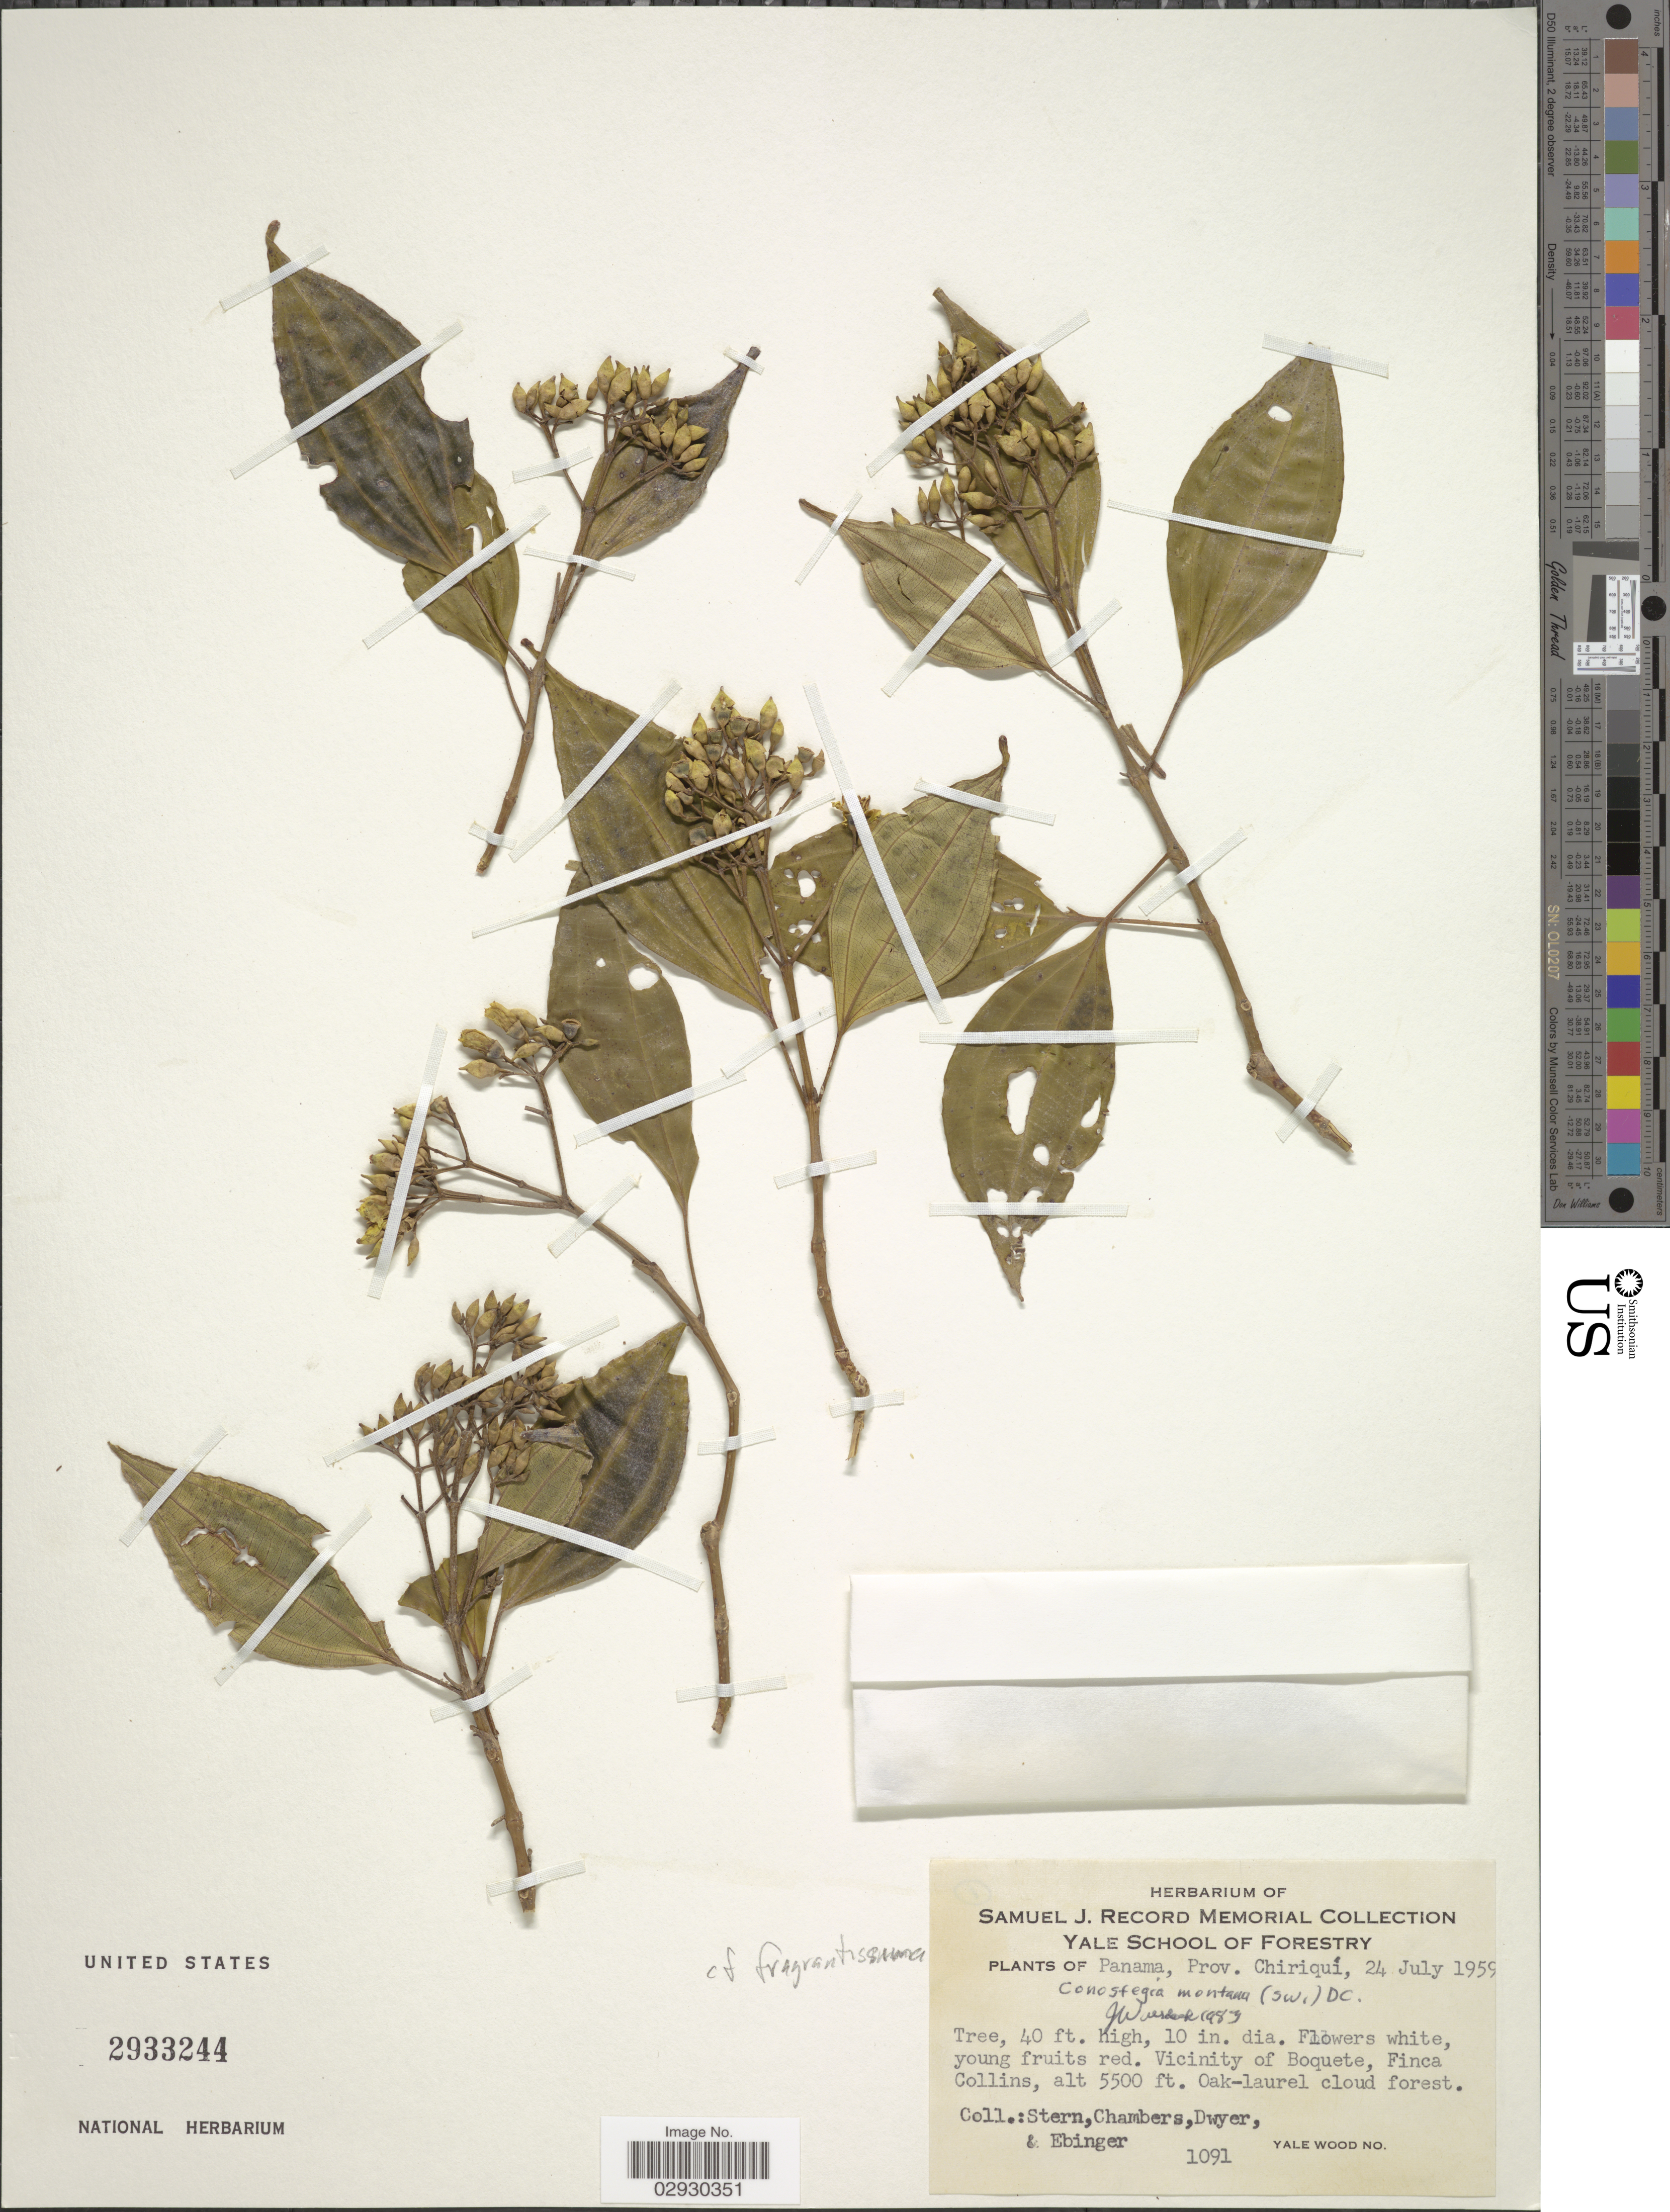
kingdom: Plantae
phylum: Tracheophyta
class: Magnoliopsida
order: Myrtales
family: Melastomataceae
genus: Conostegia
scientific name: Conostegia fragrantissima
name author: Almeda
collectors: Stern, -. Chambers, Dwyer, --, J. Ebinger & Y. Wood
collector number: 1091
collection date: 1959-07-24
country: Panama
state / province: Chiriqui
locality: Prov. Chiriquí. Vicinity of Boquete, Finca Collins.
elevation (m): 1676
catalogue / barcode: US 2933244